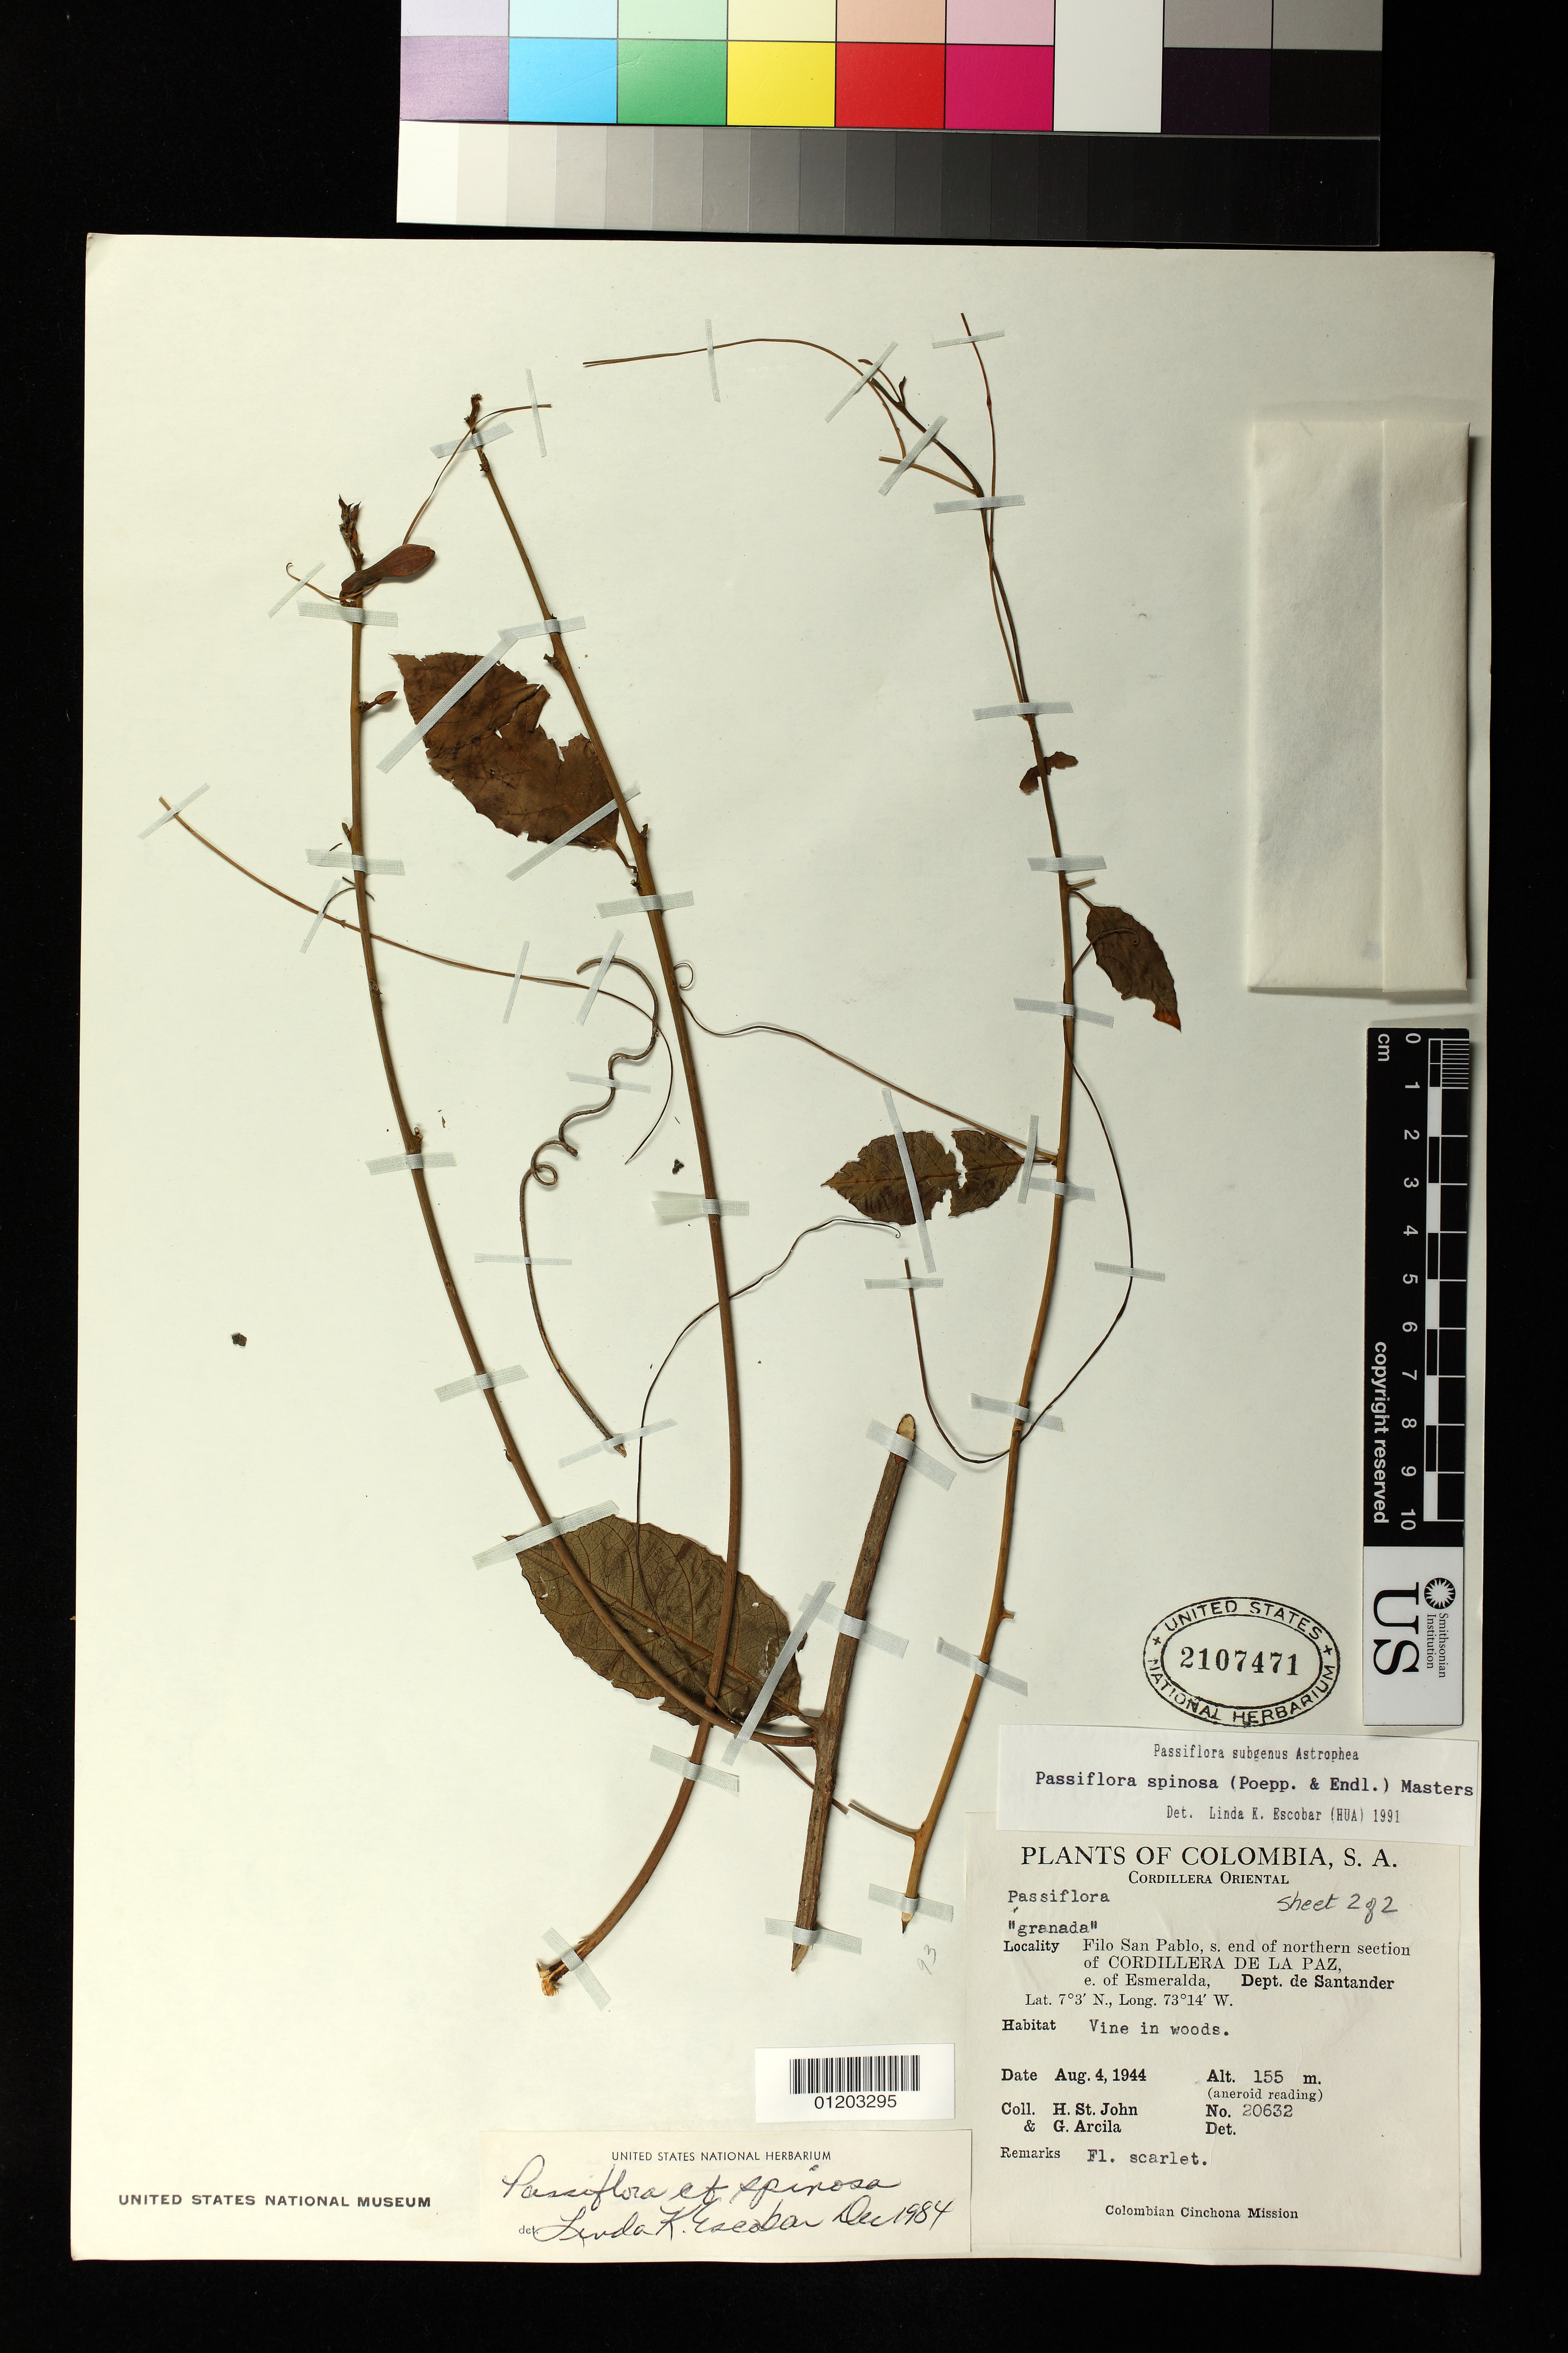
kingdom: Plantae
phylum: Tracheophyta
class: Magnoliopsida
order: Malpighiales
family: Passifloraceae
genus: Passiflora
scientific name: Passiflora spinosa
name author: (Poepp. & Endl.) Mast.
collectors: H. St John & G. Arcila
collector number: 20632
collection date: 1944-08-04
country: Colombia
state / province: Santander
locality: Filo San Pablo, s. end of northern section of Cordilera de la Paz, e. of Esmeralda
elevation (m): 155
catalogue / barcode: US 2107471